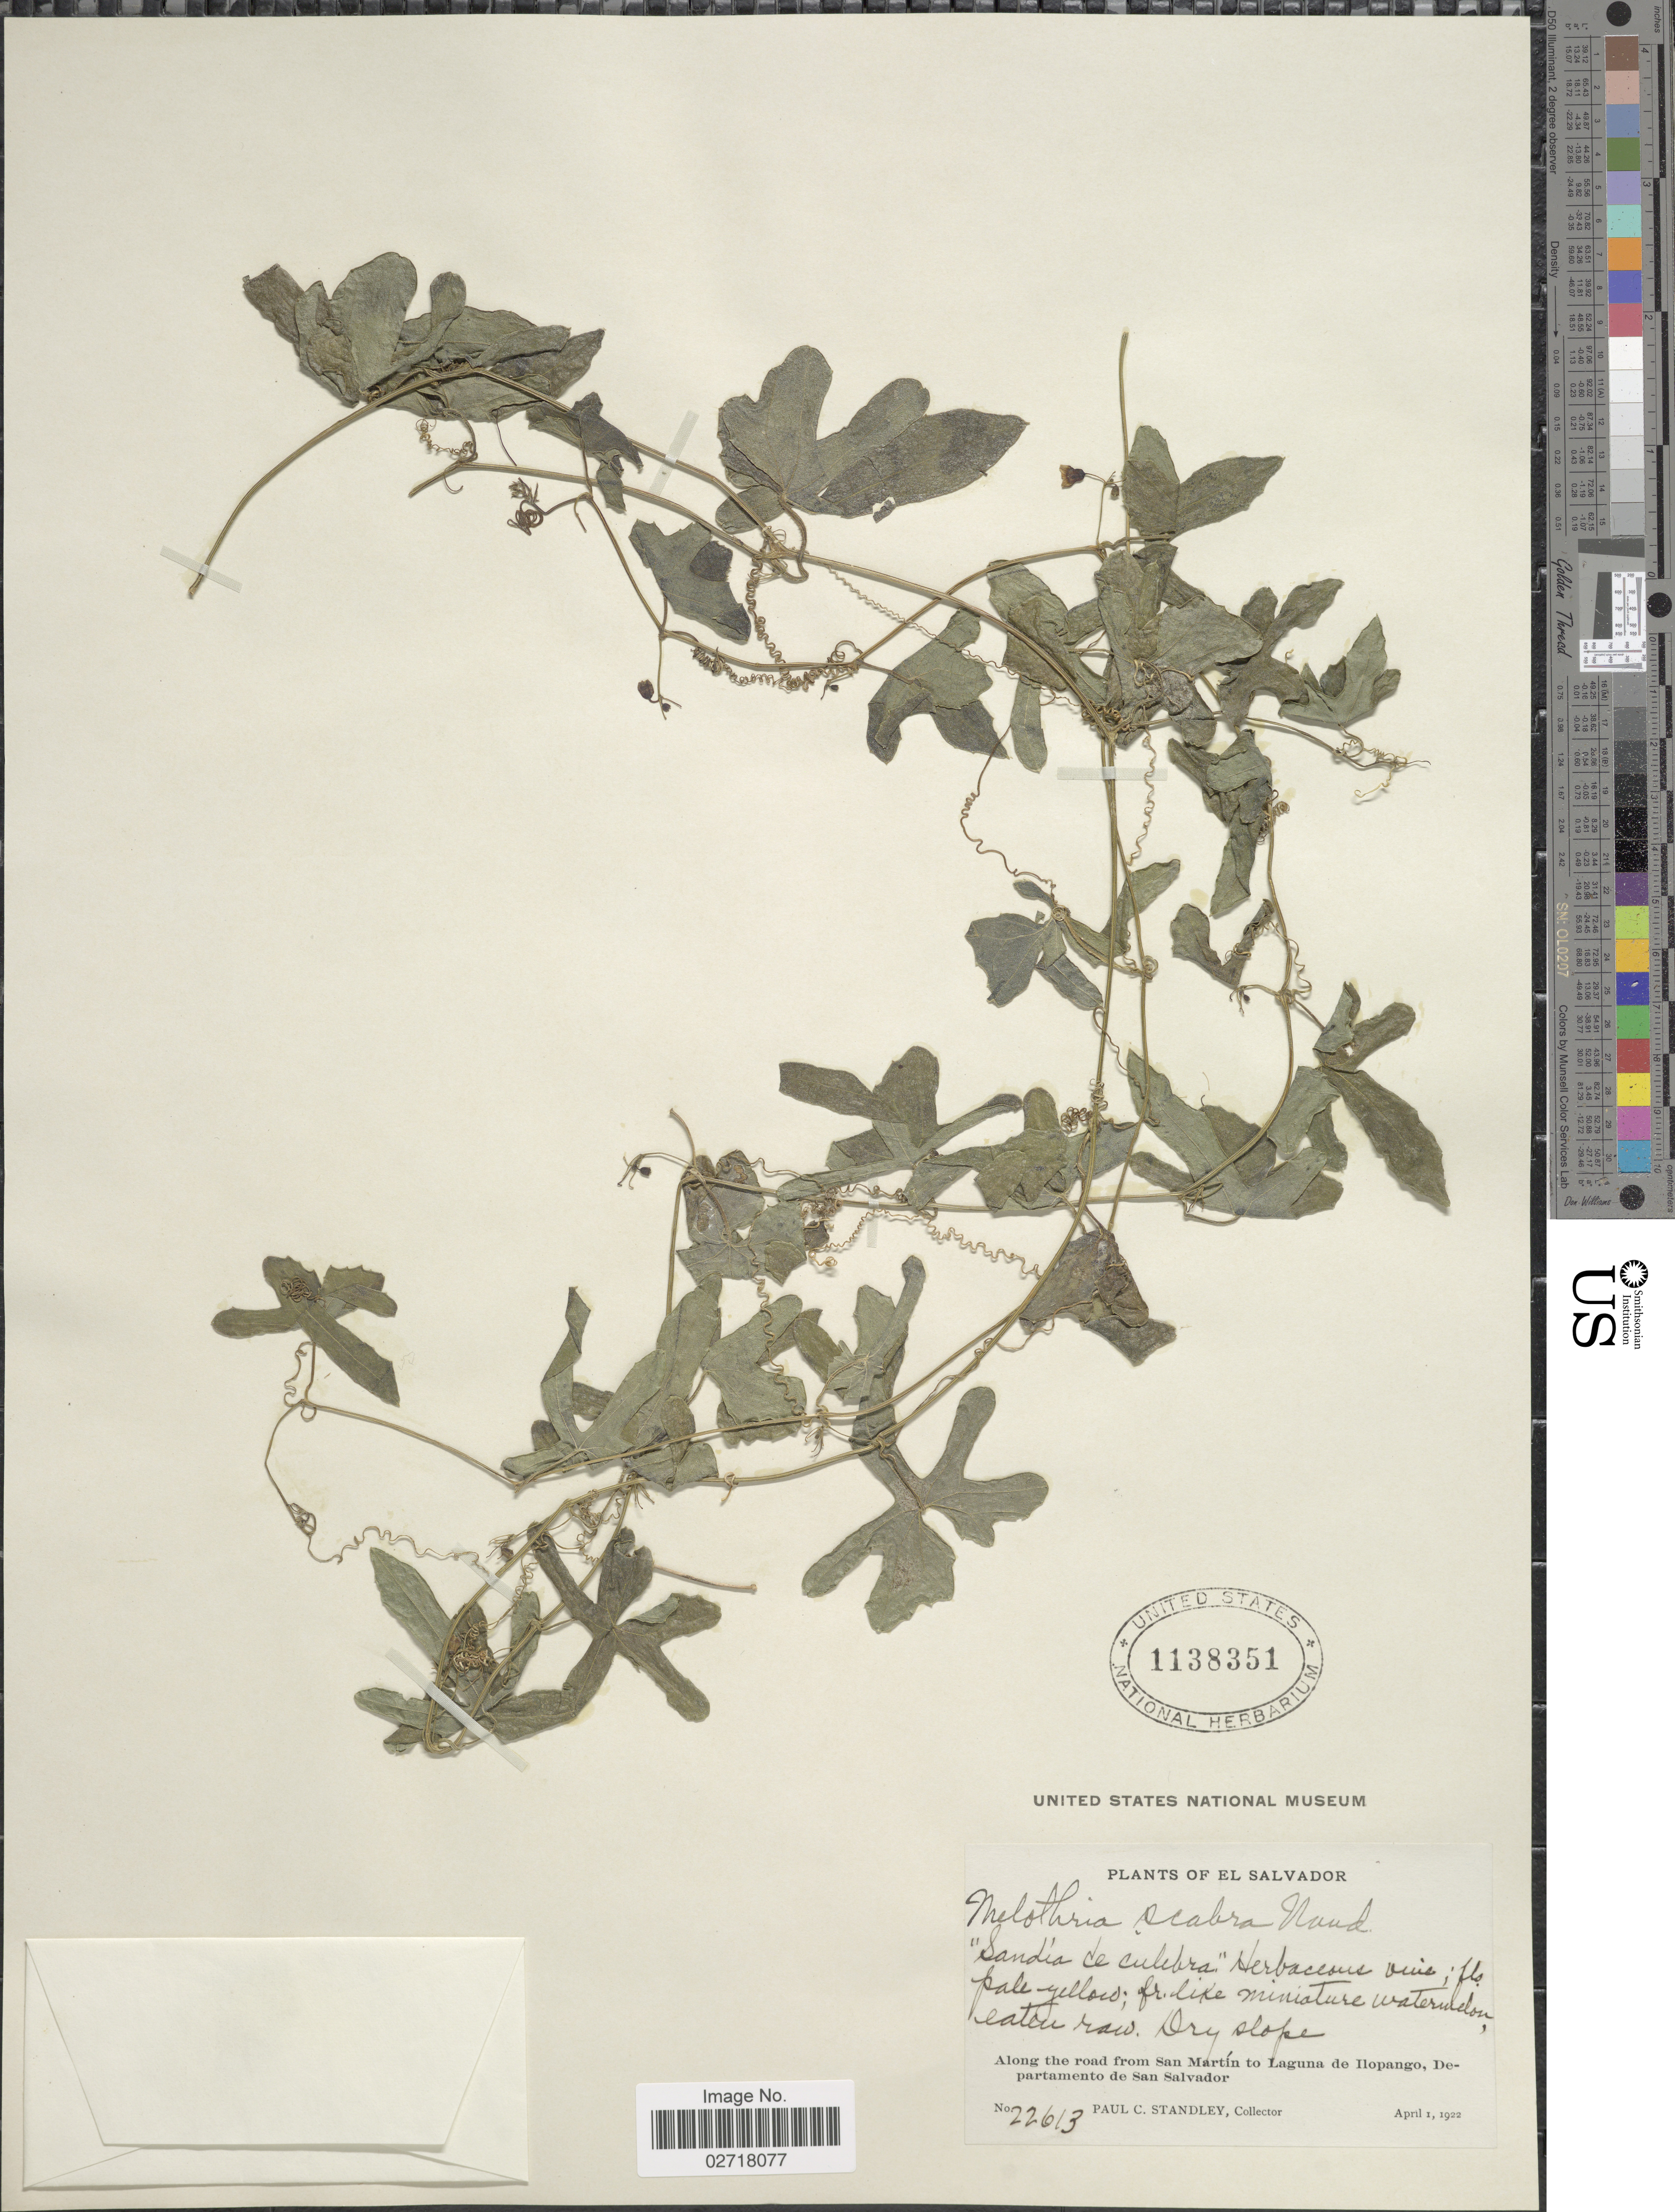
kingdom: Plantae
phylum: Tracheophyta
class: Magnoliopsida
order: Cucurbitales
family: Cucurbitaceae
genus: Melothria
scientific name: Melothria scabra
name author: Naudin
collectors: P. C. Standley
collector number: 22613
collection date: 1922-04-01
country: El Salvador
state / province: San Salvador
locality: Along the road from San Martin to Laguna de Ilopango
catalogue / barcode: US 1138351